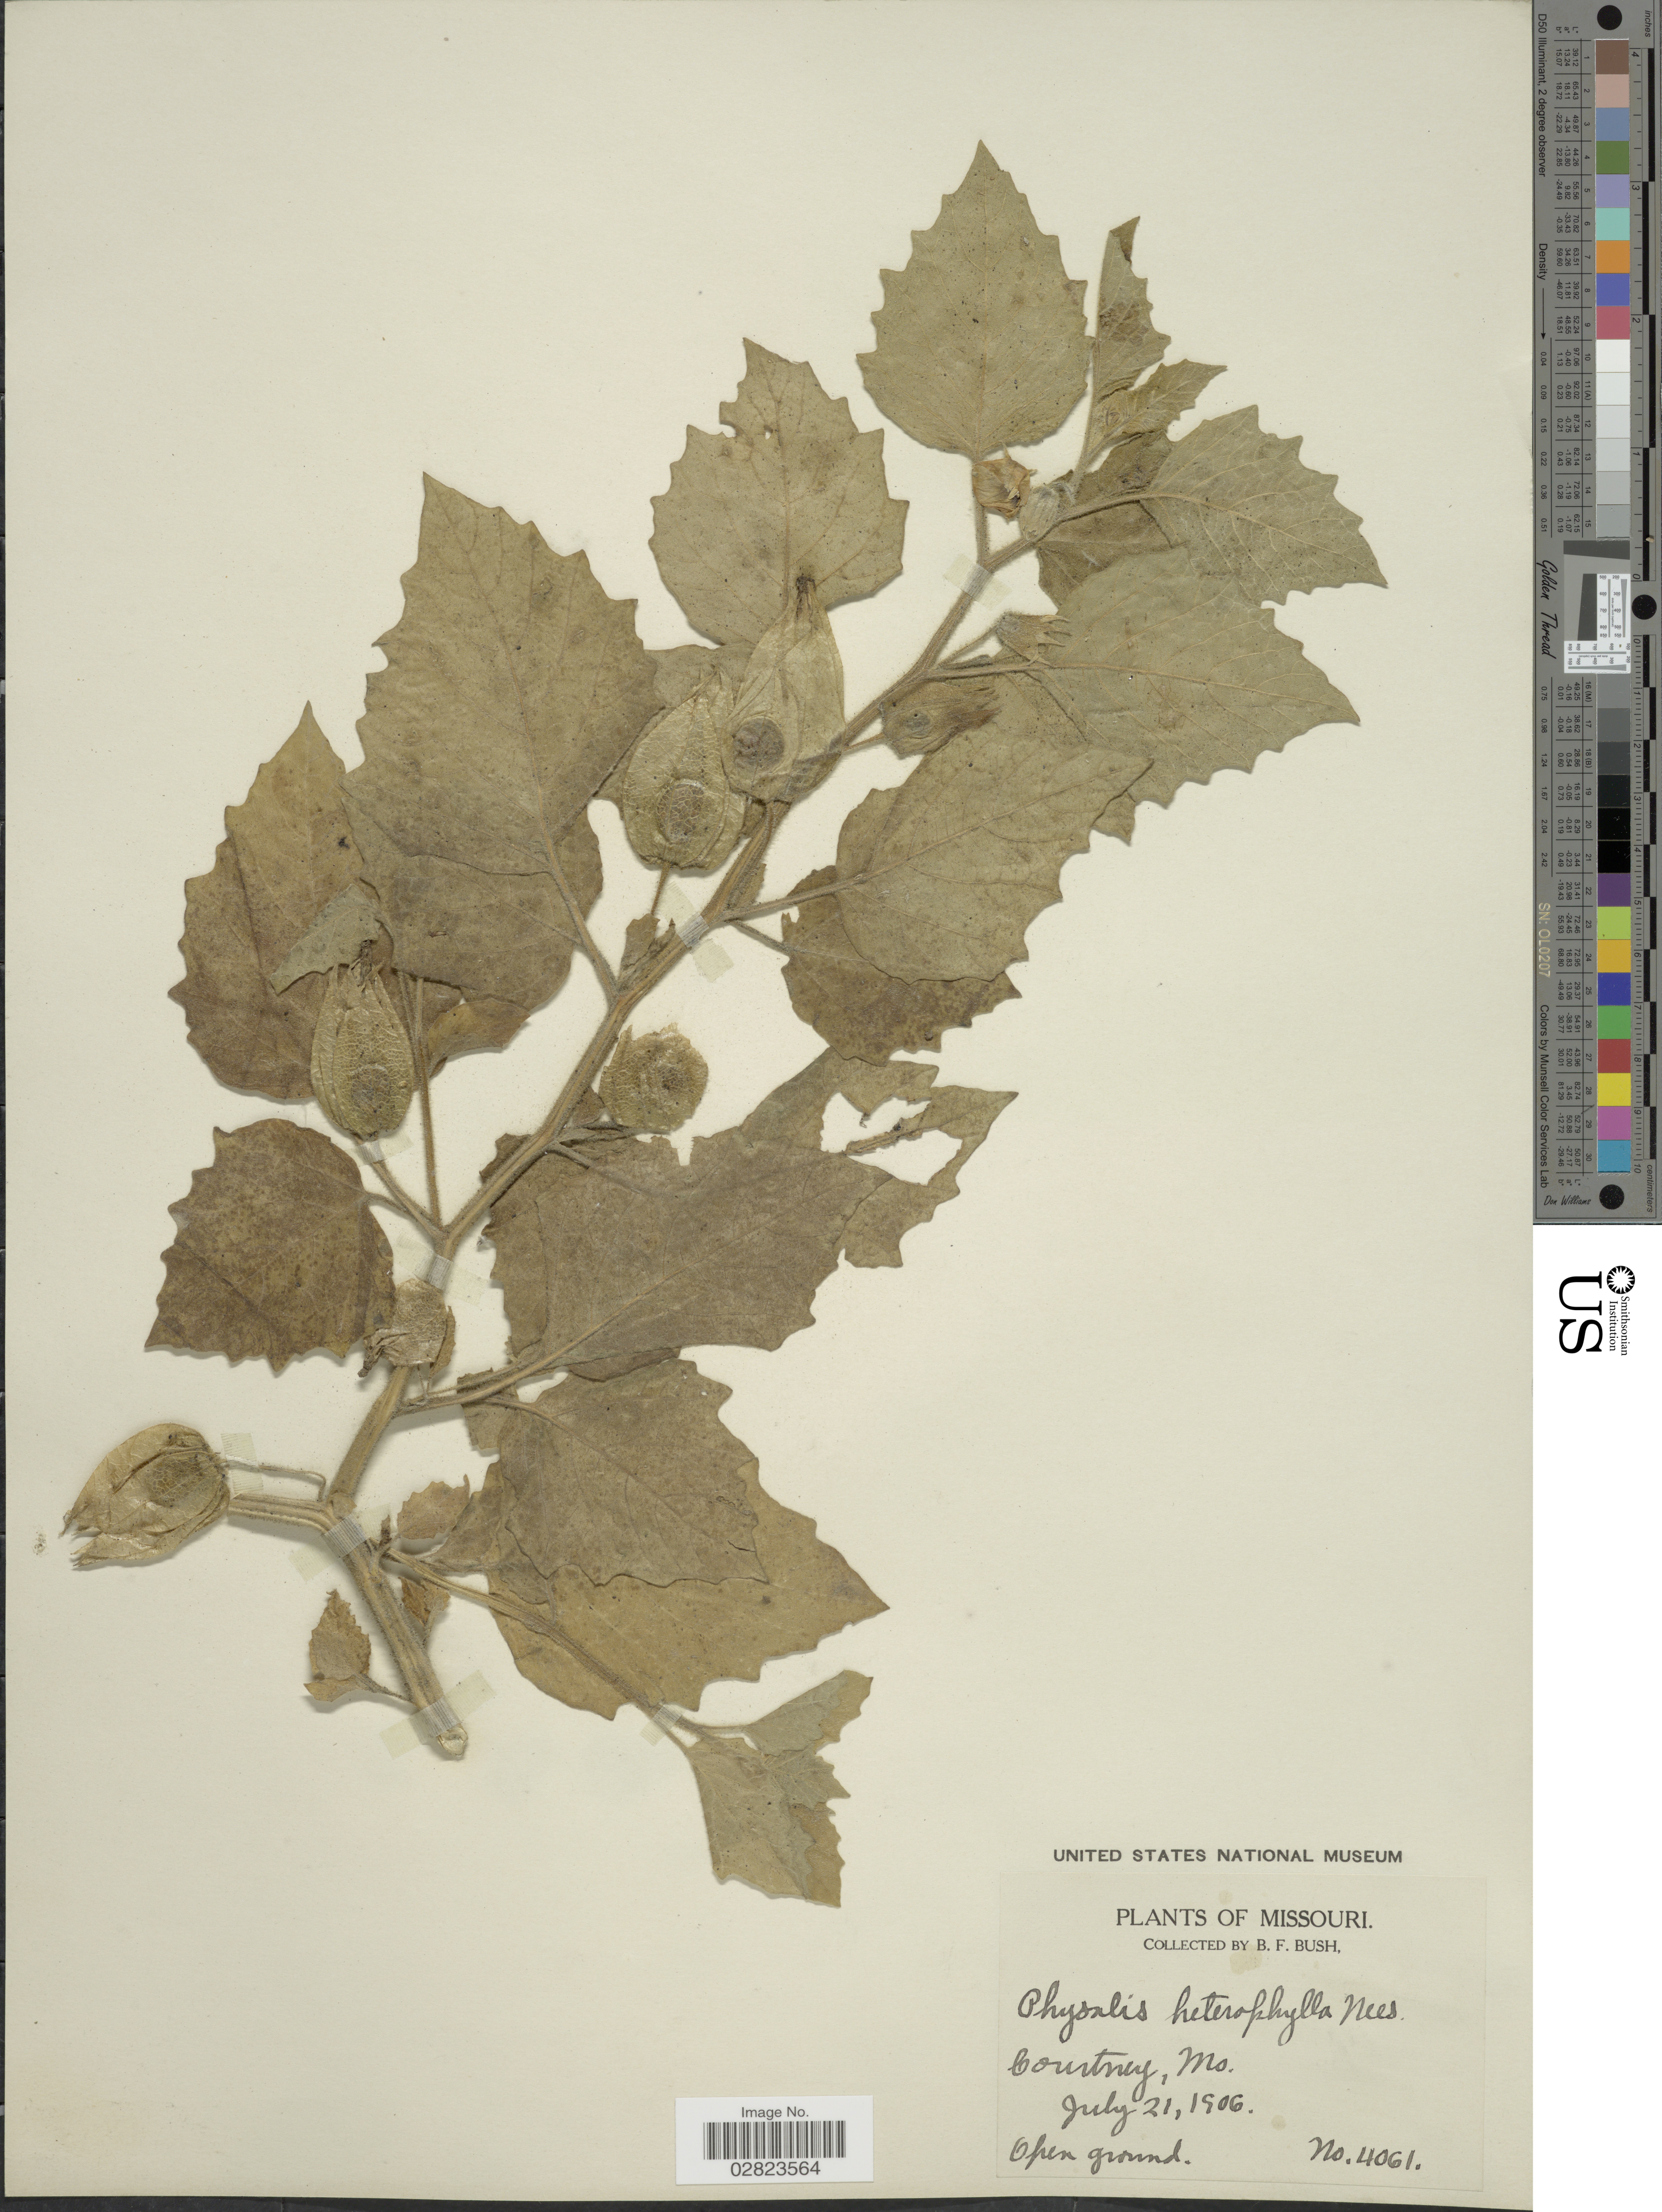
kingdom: Plantae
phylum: Tracheophyta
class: Magnoliopsida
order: Solanales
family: Solanaceae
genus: Physalis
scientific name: Physalis heterophylla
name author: Nees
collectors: B. F. Bush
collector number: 4061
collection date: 1906-07-21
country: United States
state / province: Missouri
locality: Courtney.